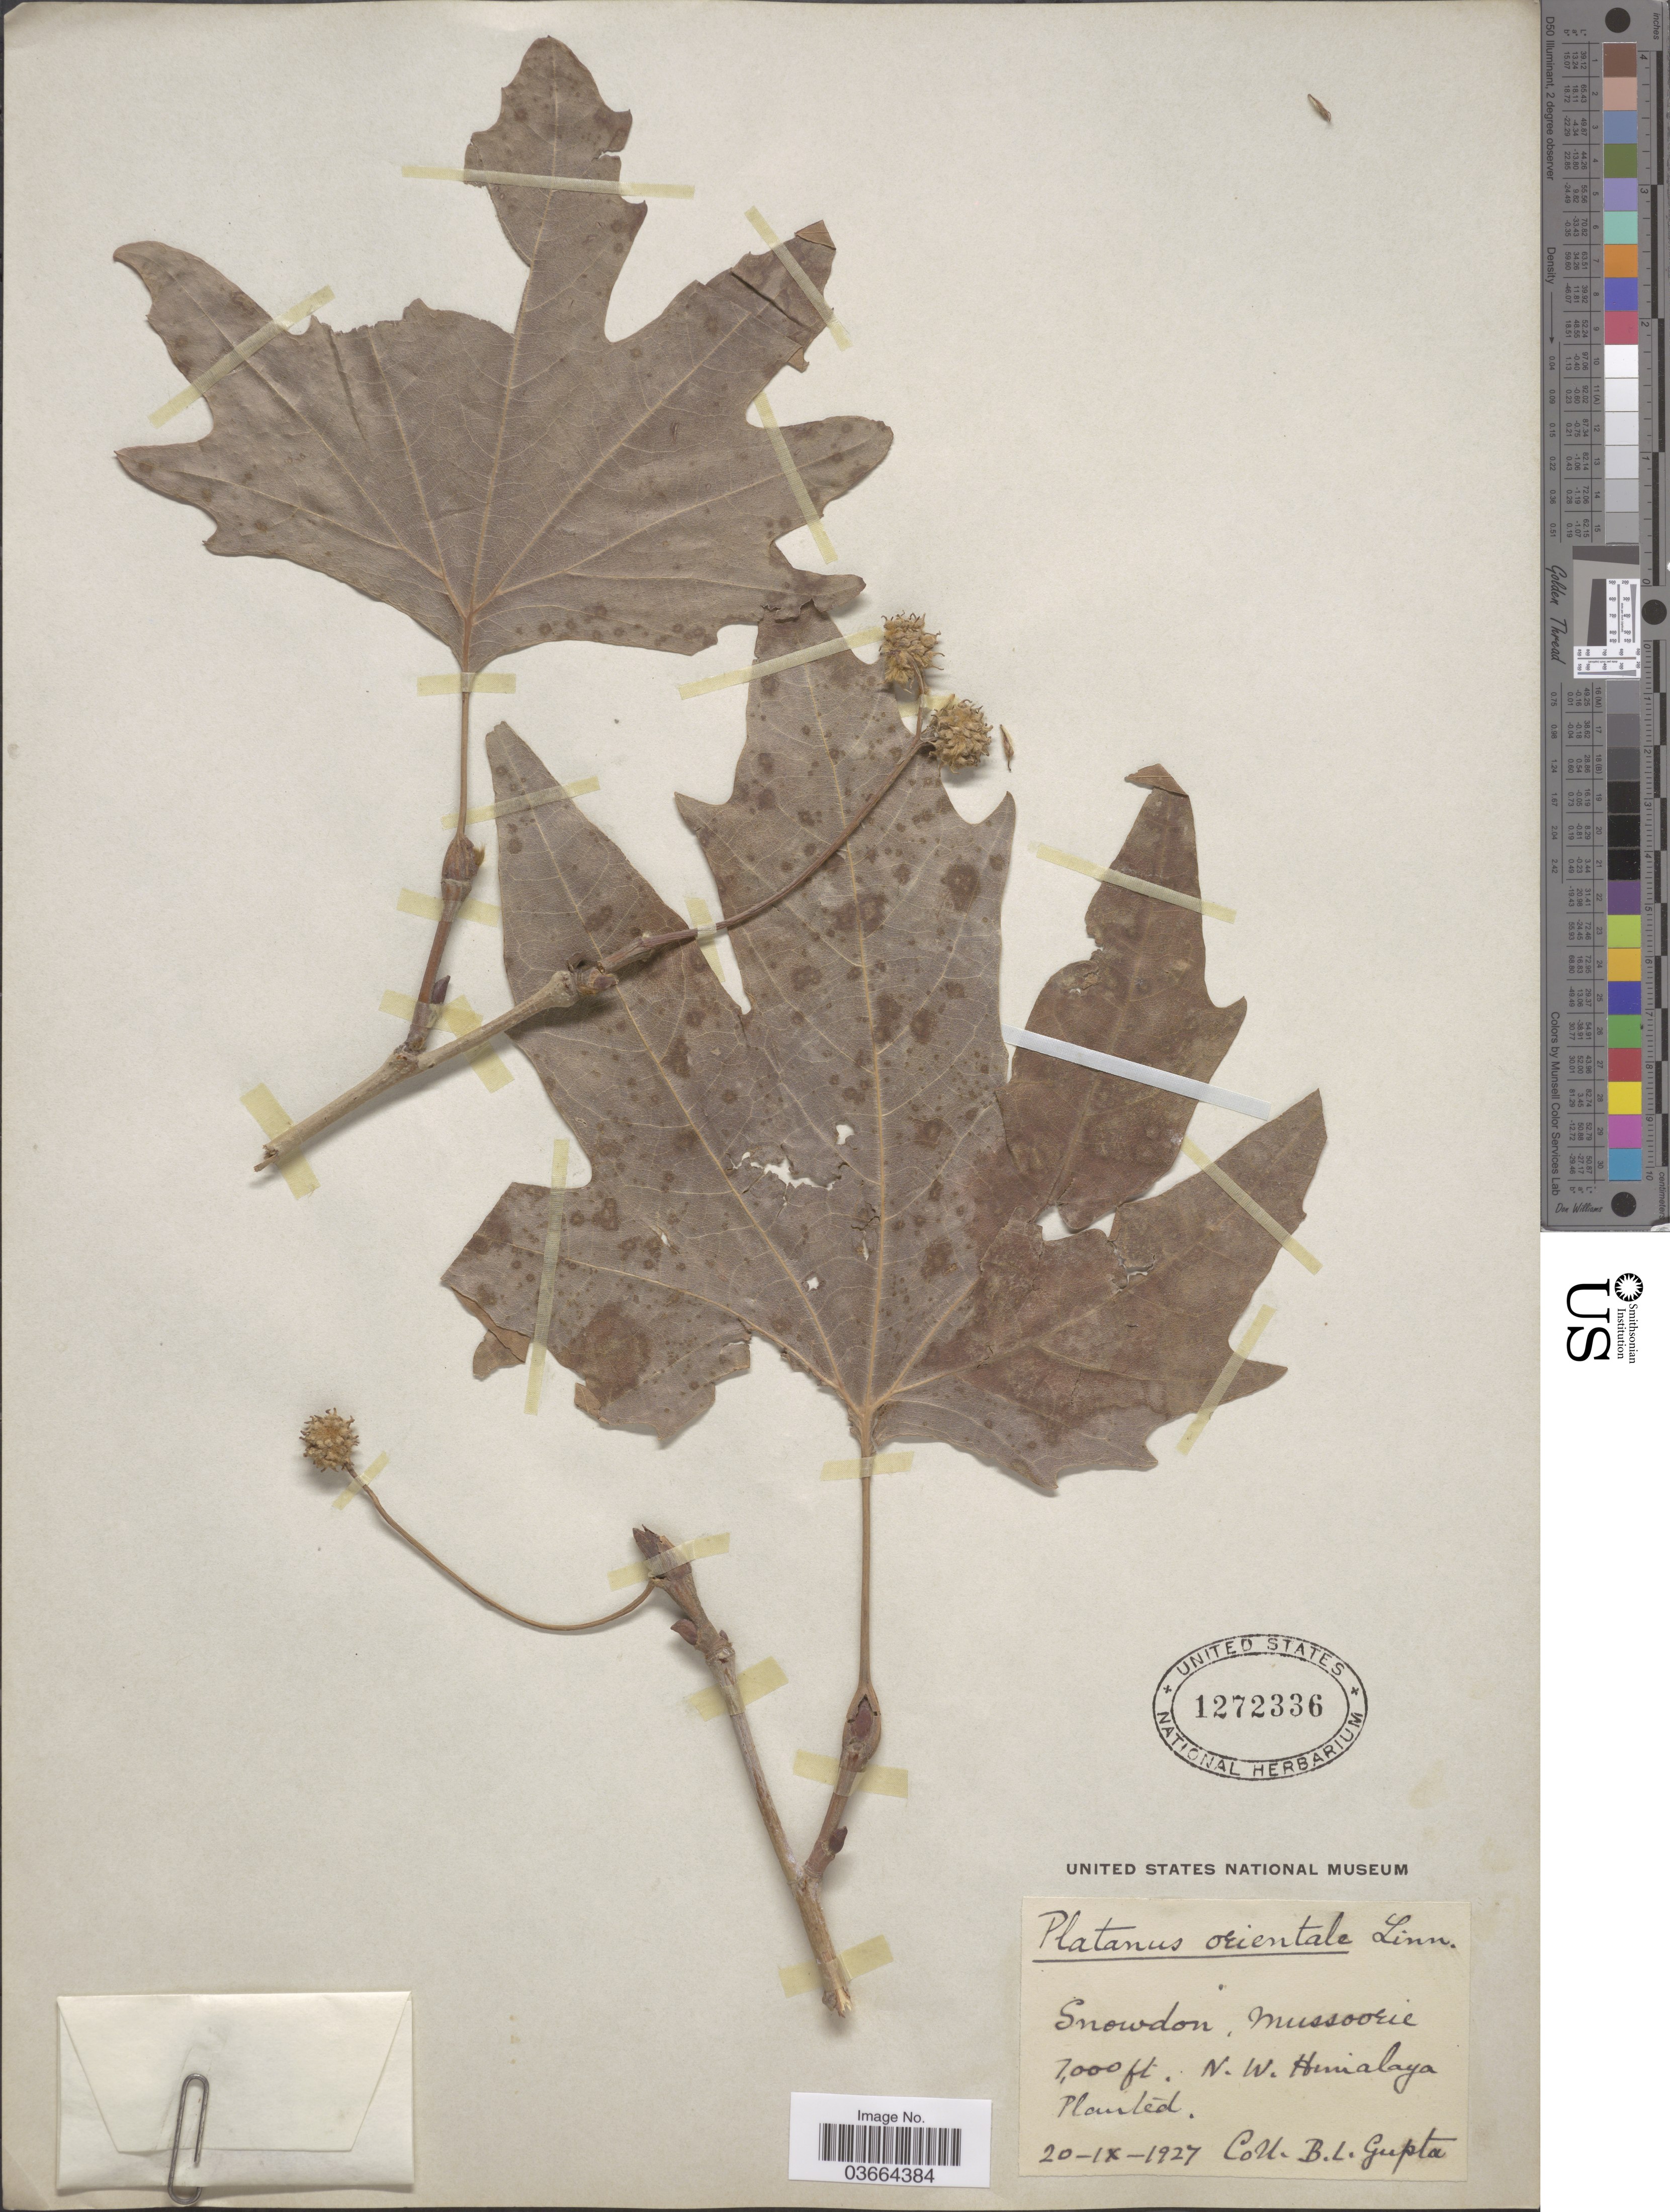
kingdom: Plantae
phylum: Tracheophyta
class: Magnoliopsida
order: Proteales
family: Platanaceae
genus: Platanus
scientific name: Platanus orientalis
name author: L.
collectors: B. L. Gupta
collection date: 1927-09-20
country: India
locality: Snowdon, Mussoorie, N.W. Himalaya.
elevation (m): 305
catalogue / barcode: US 1272336